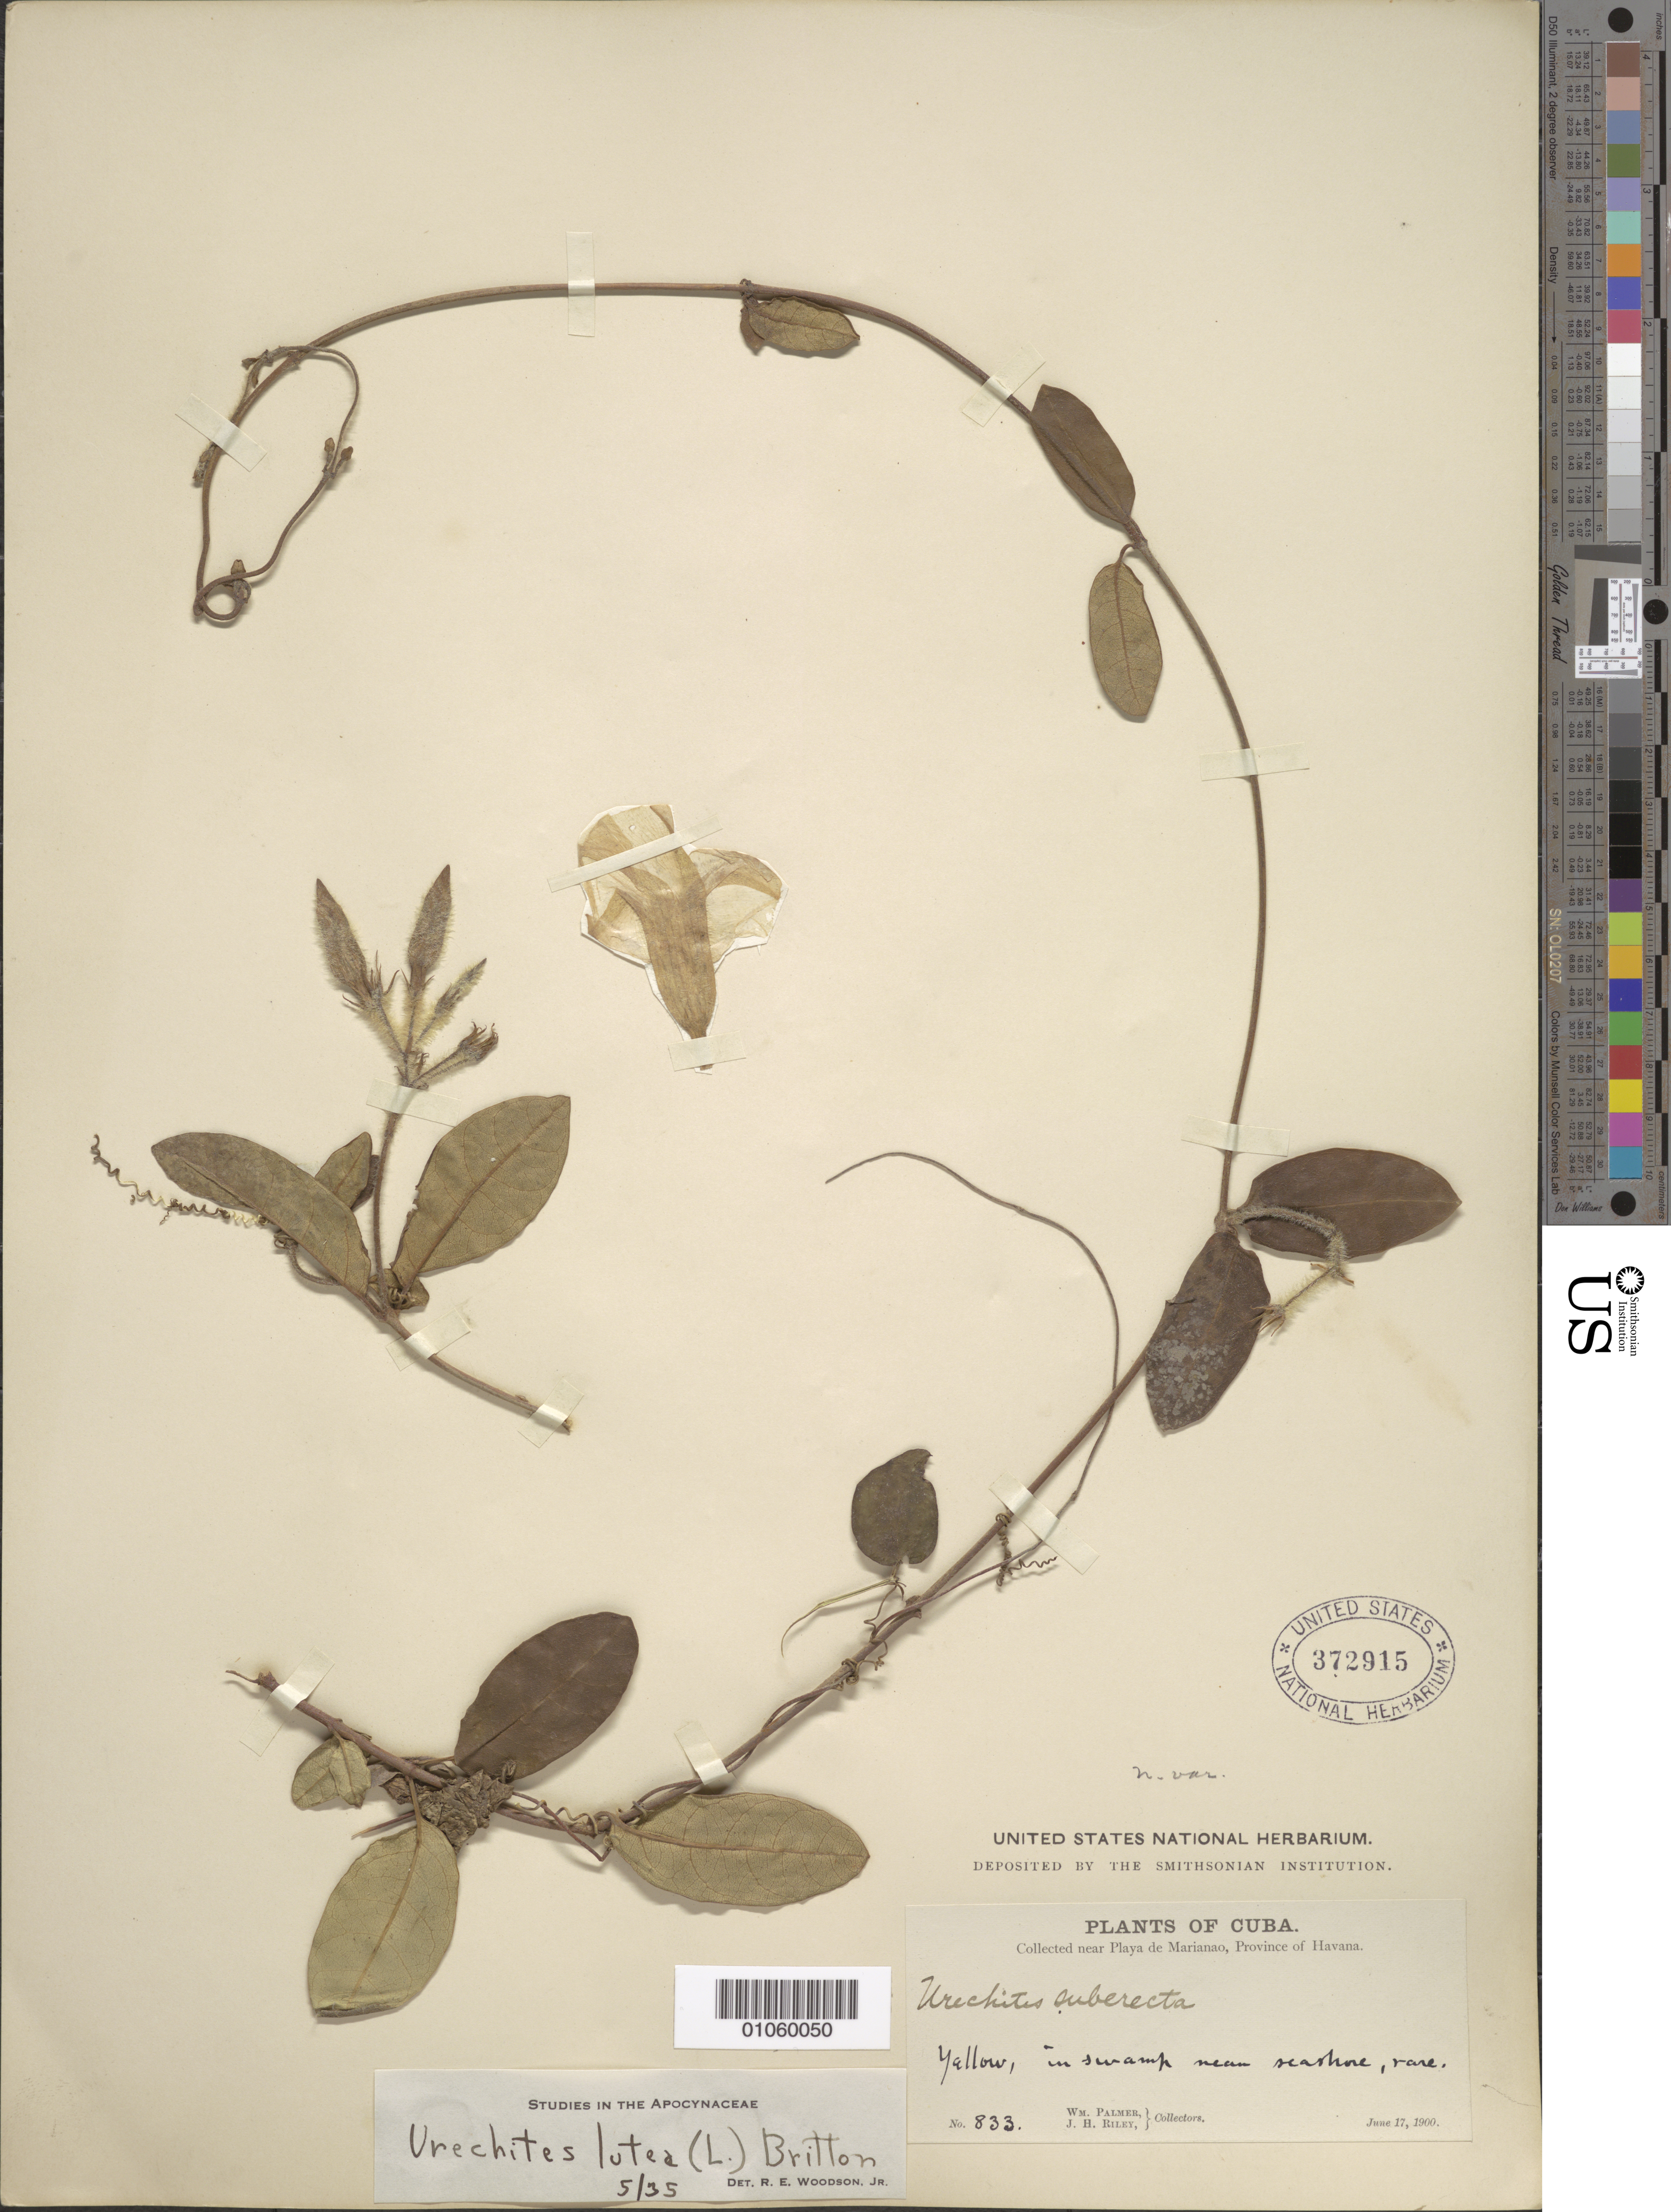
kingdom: Plantae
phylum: Tracheophyta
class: Magnoliopsida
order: Gentianales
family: Apocynaceae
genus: Urechites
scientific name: Urechites lutea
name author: (L.) Britton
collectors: W. Palmer & J. H. Riley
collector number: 833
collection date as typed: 17 Jun 1900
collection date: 1900-06-17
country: Cuba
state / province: La Habana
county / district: Municipio Playa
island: Cuba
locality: near Playa de Marianao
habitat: In swamp near seashore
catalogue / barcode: US 372915